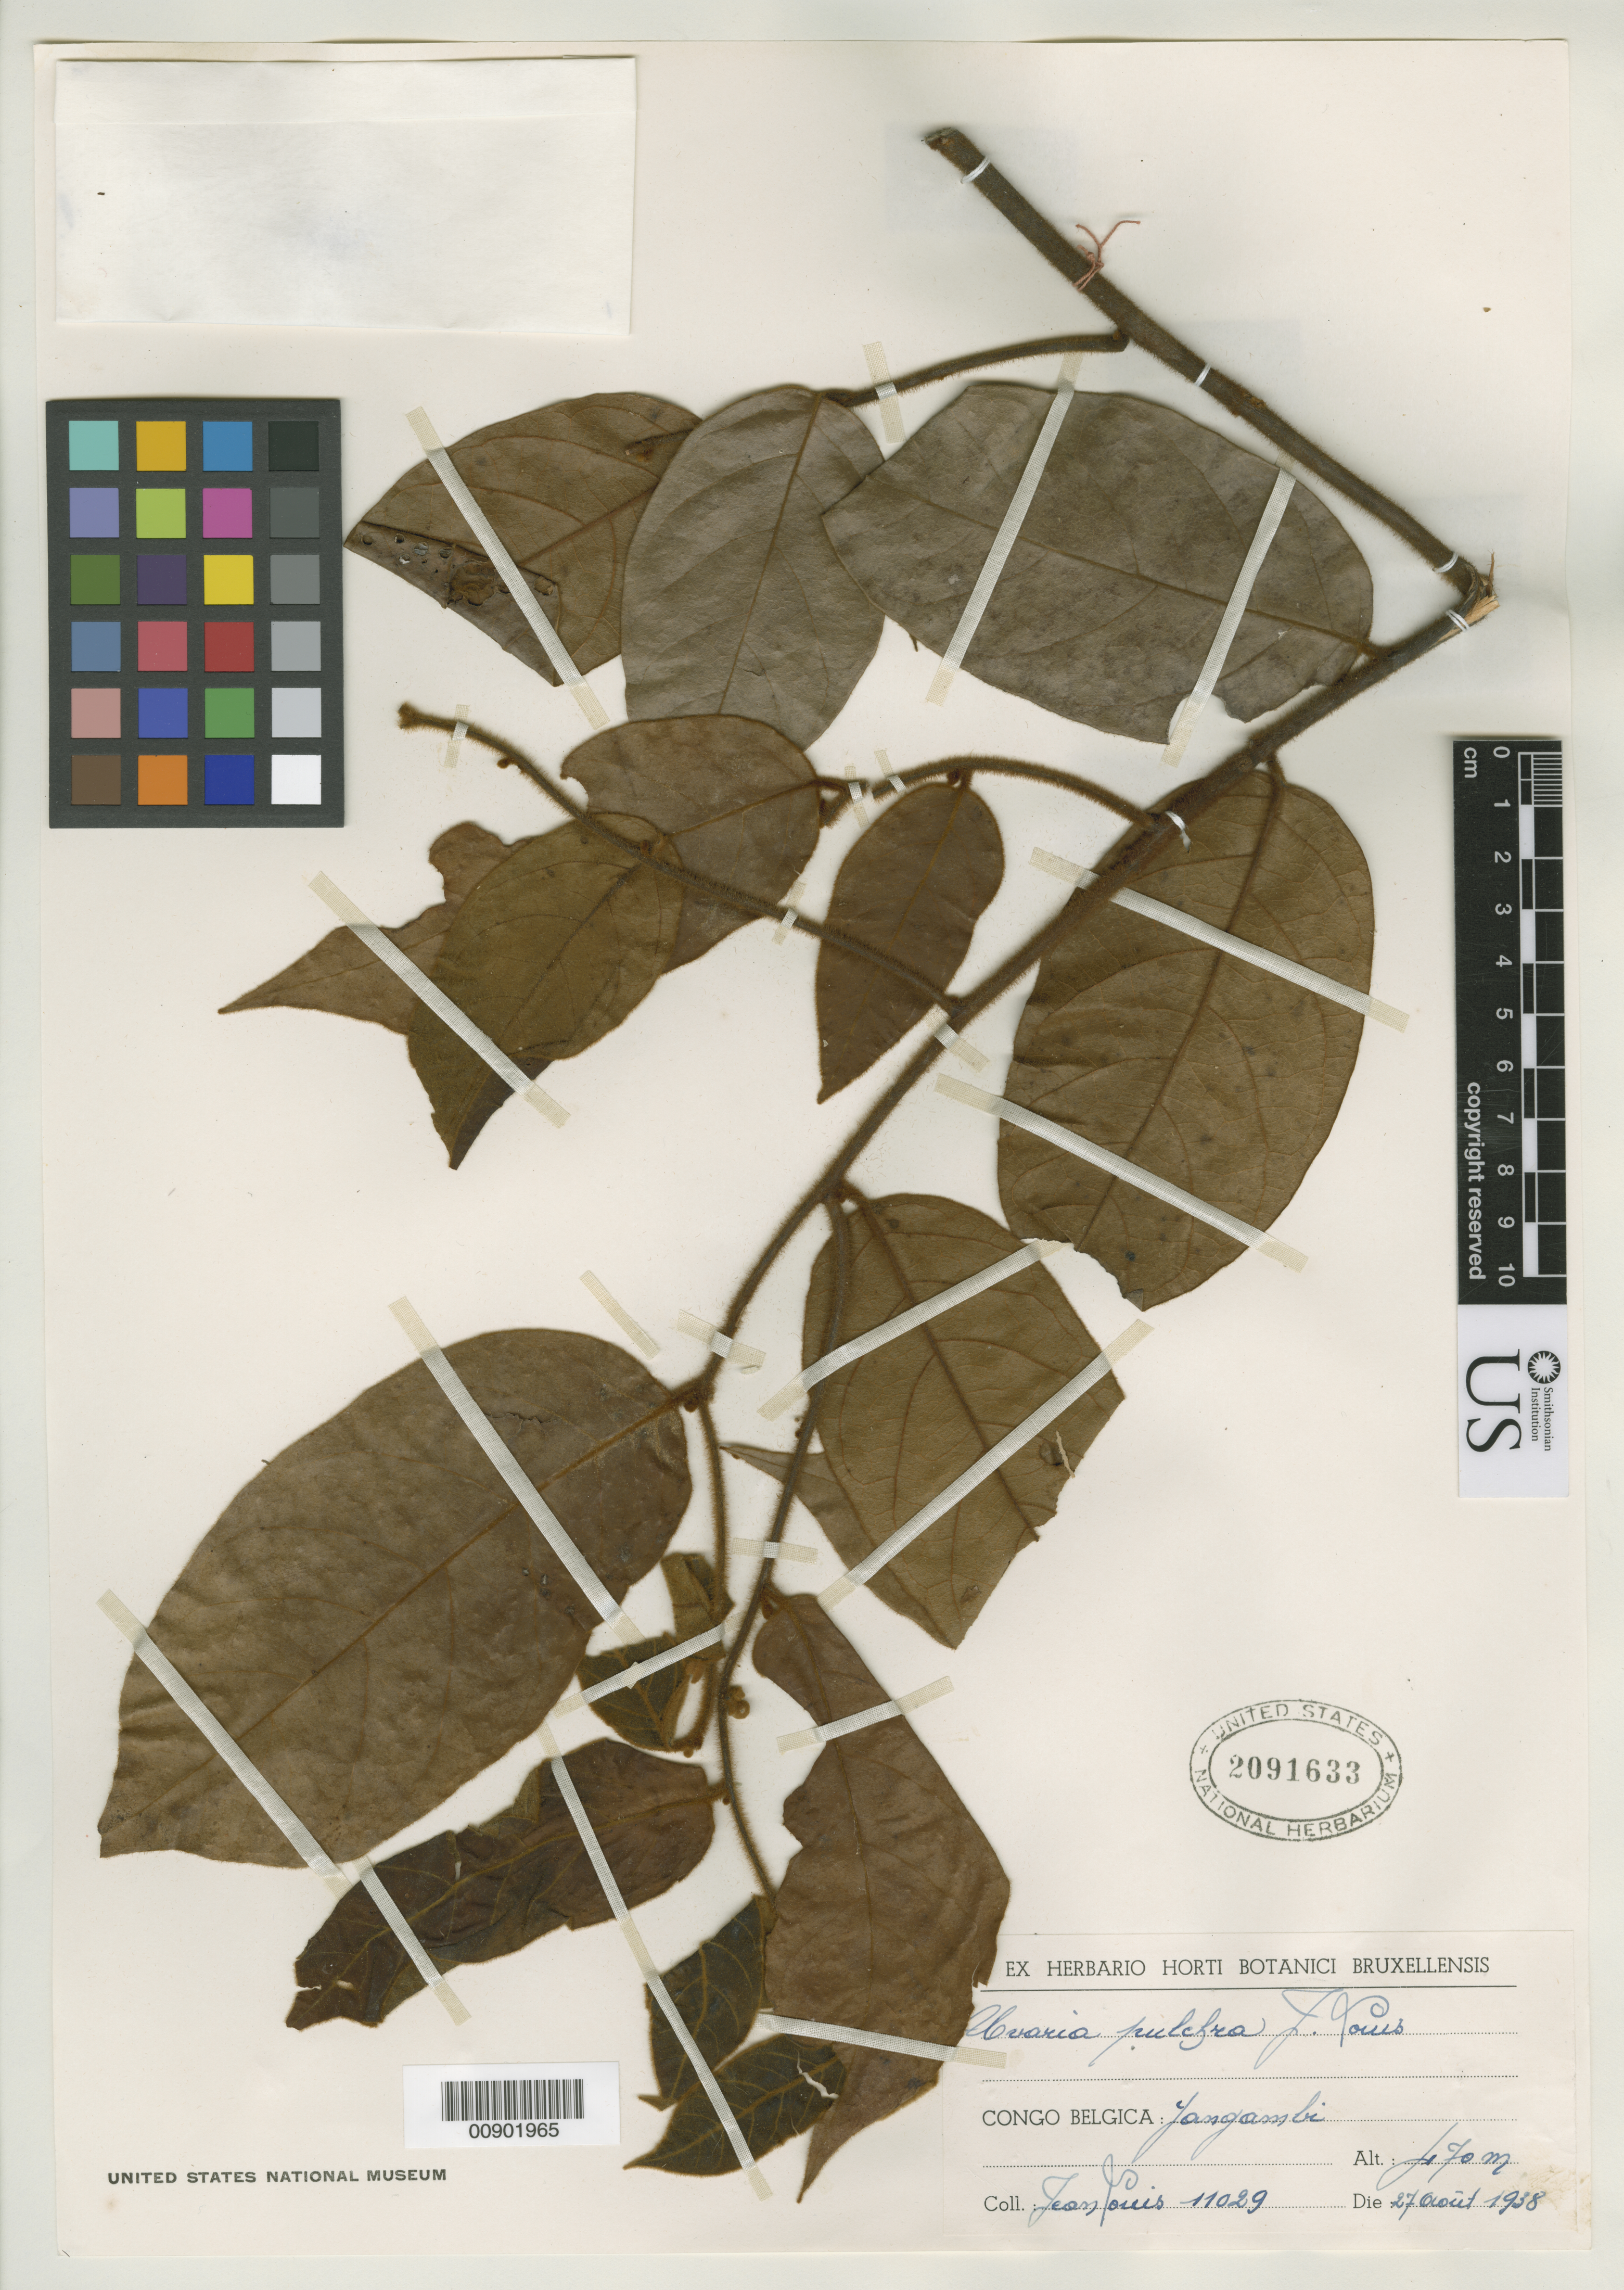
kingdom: Plantae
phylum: Tracheophyta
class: Magnoliopsida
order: Magnoliales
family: Annonaceae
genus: Uvaria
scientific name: Uvaria pulchra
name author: Louis ex Boutique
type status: Isotype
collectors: J. Louis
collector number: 11029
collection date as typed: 27 Aug 1938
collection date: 1938-08-27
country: Congo, Democratic Republic of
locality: Congo Belgica: Yangambi.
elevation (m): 470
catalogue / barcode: US 2091633